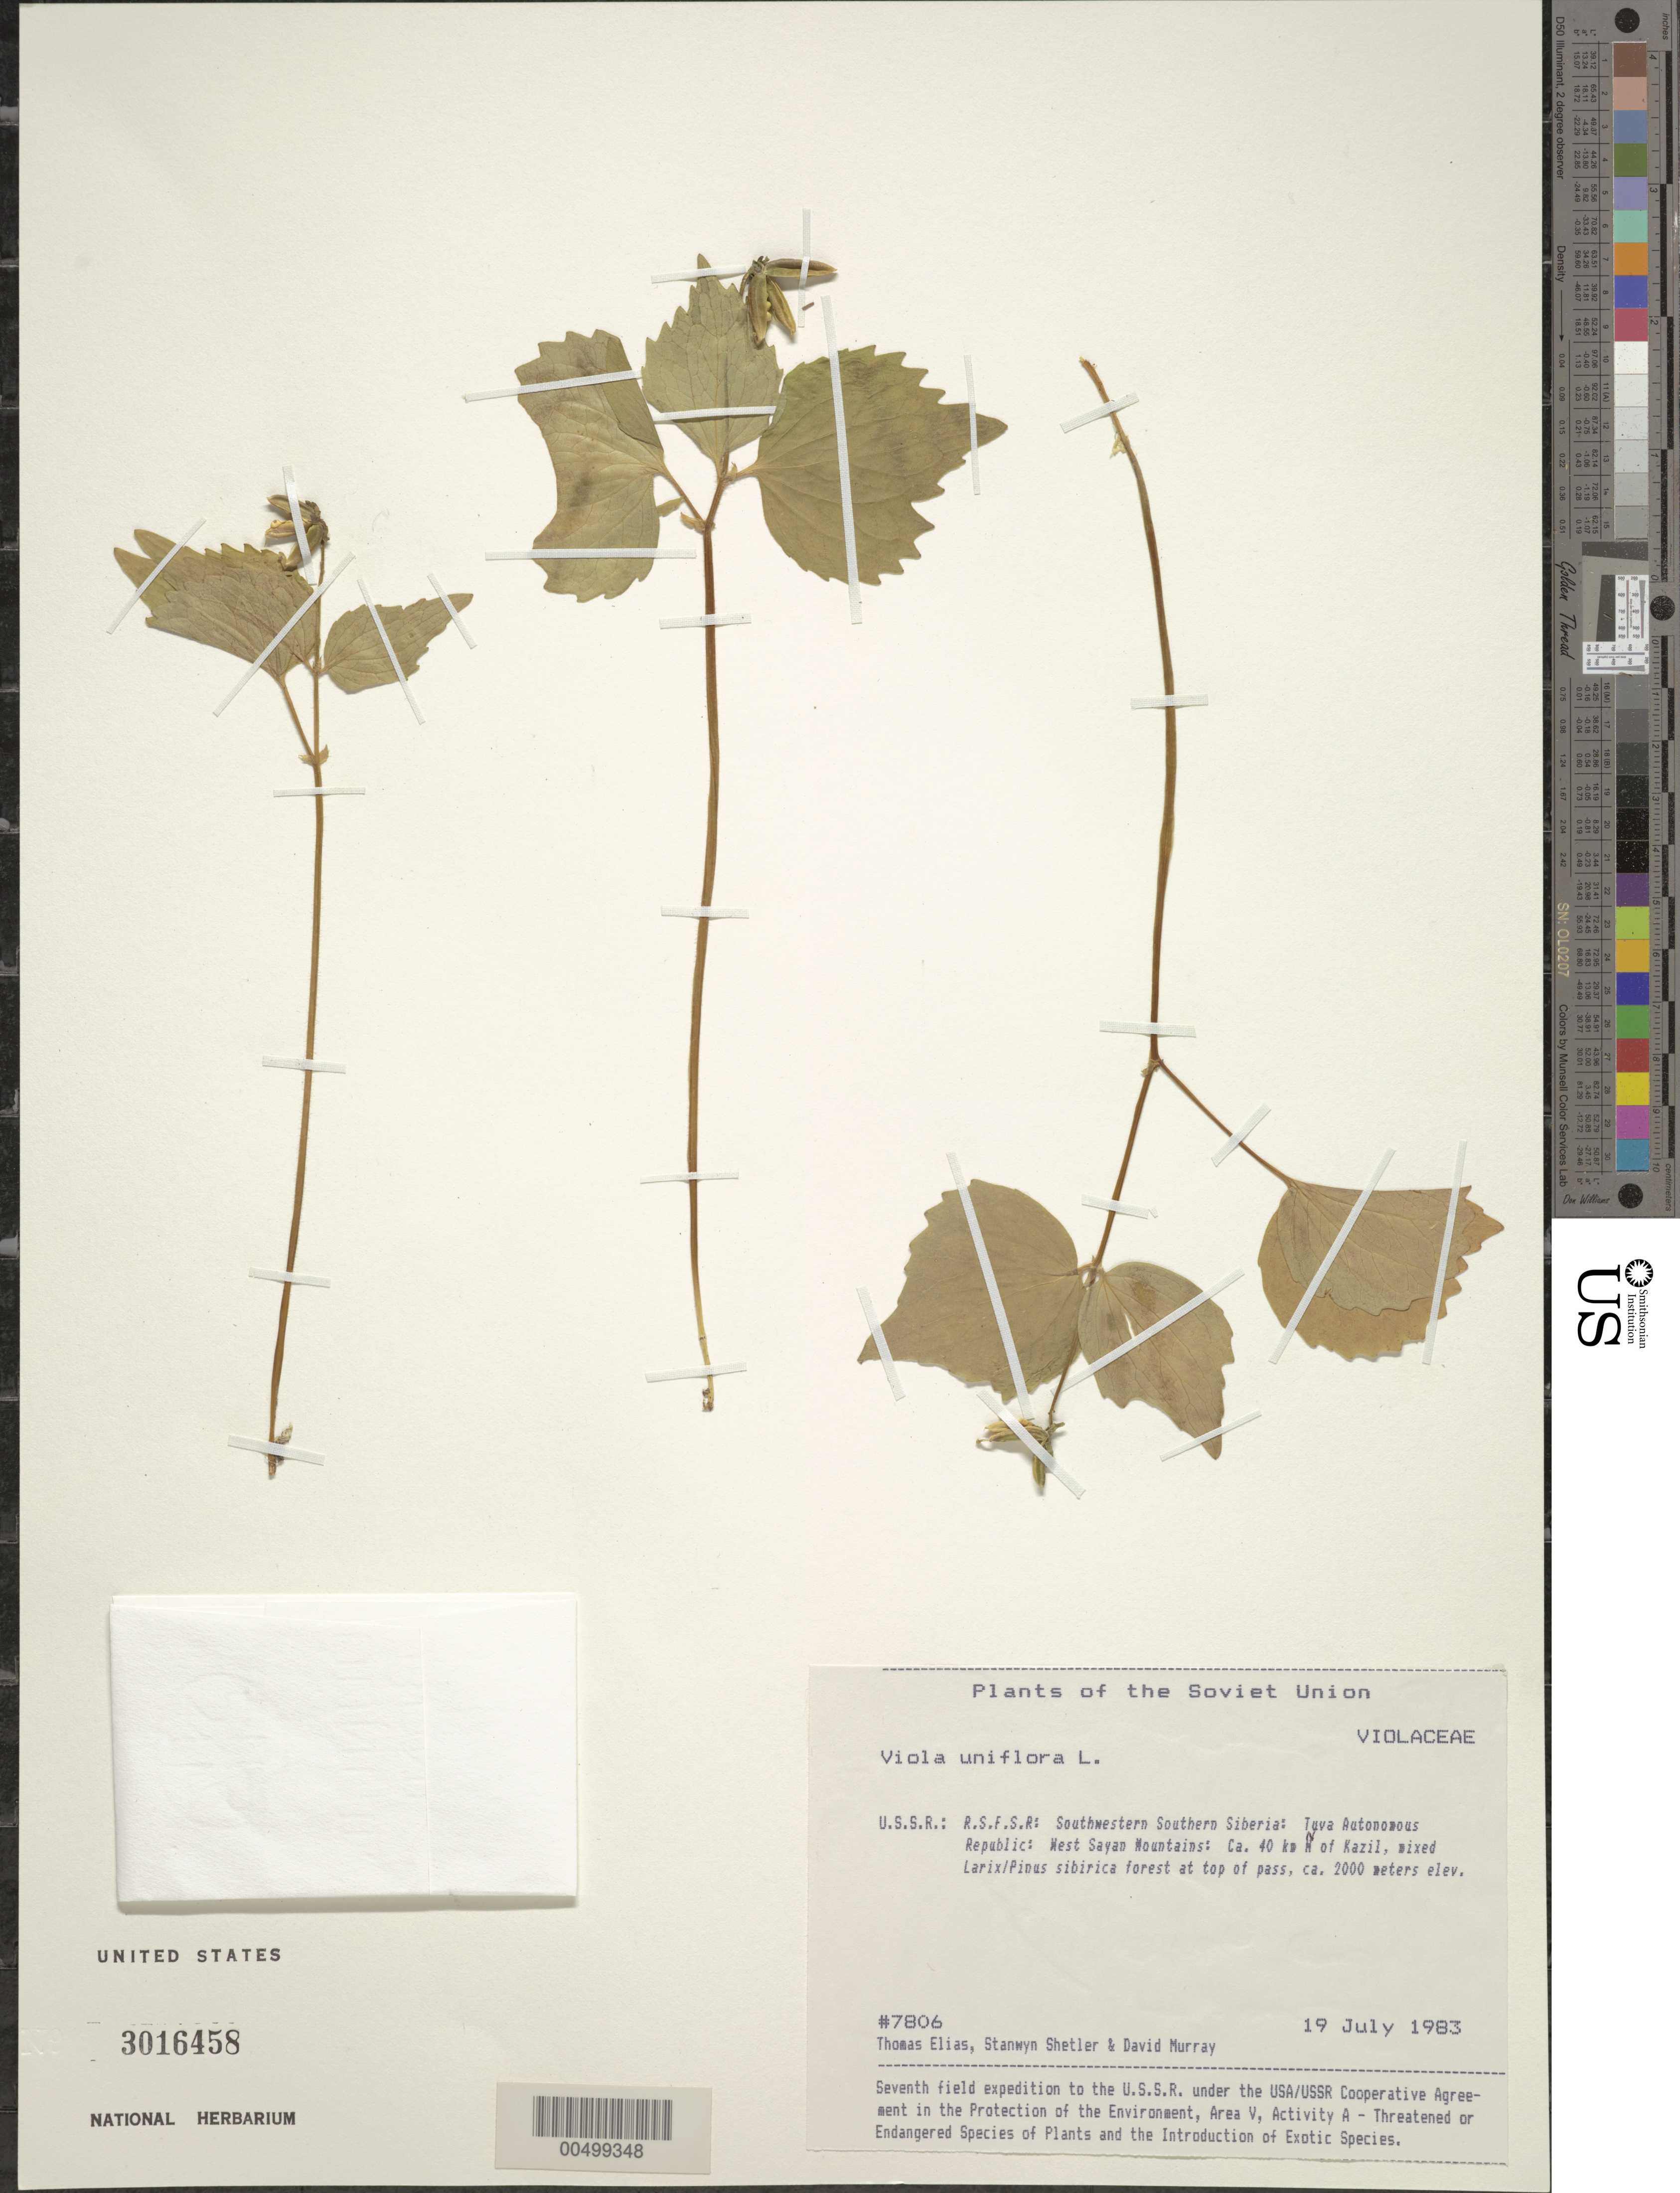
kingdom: Plantae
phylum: Tracheophyta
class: Magnoliopsida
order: Malpighiales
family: Violaceae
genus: Viola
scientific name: Viola uniflora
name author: L.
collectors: T. Elias, S. Shetler & D. F. Murray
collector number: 7806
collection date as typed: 19 Jul 1983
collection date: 1983-07-19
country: Russian Federation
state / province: Tuva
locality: West Sayan Mountains, ca. 40 km N of Kazil [Kyzyl]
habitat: Larix/Pinus sibirica forest at top of pass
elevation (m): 2000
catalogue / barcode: US 3016458